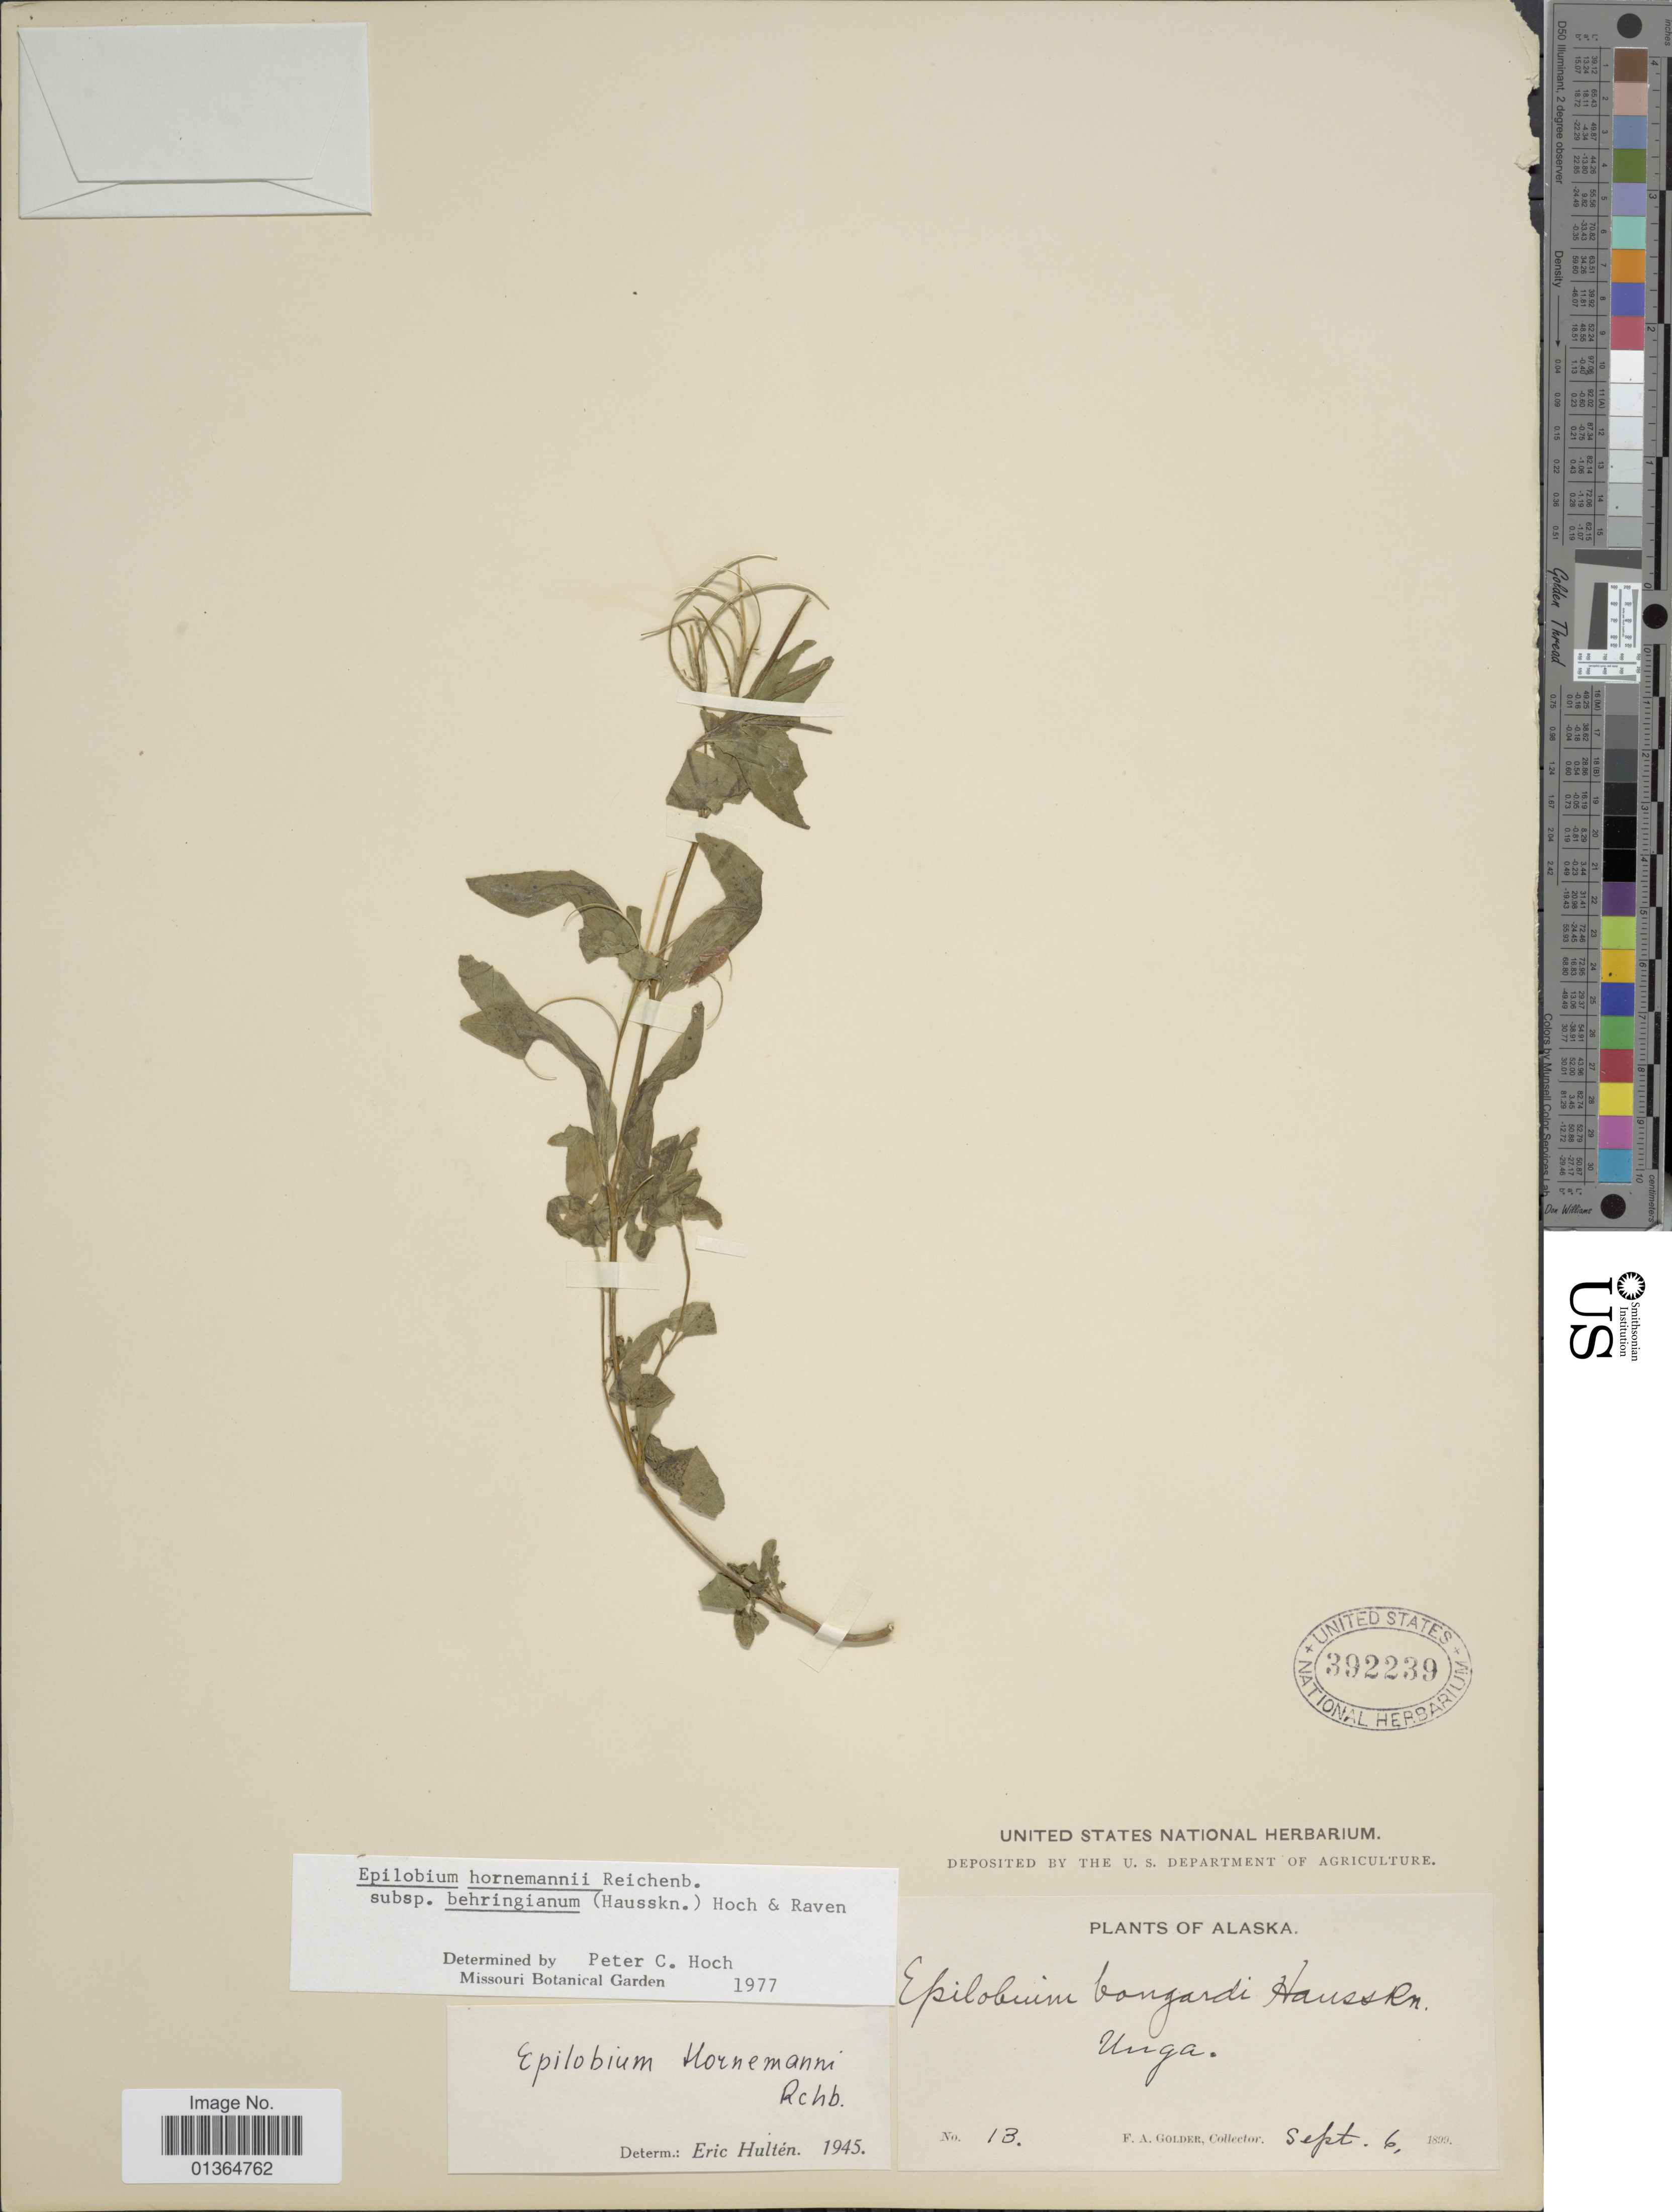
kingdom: Plantae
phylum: Tracheophyta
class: Magnoliopsida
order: Myrtales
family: Onagraceae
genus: Epilobium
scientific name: Epilobium hornemannii subsp. behringianum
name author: (Hausskn.) Hoch & P.H. Raven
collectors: F. Golder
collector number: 13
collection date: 1899-09-06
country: United States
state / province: Alaska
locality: Unga.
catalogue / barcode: US 392239